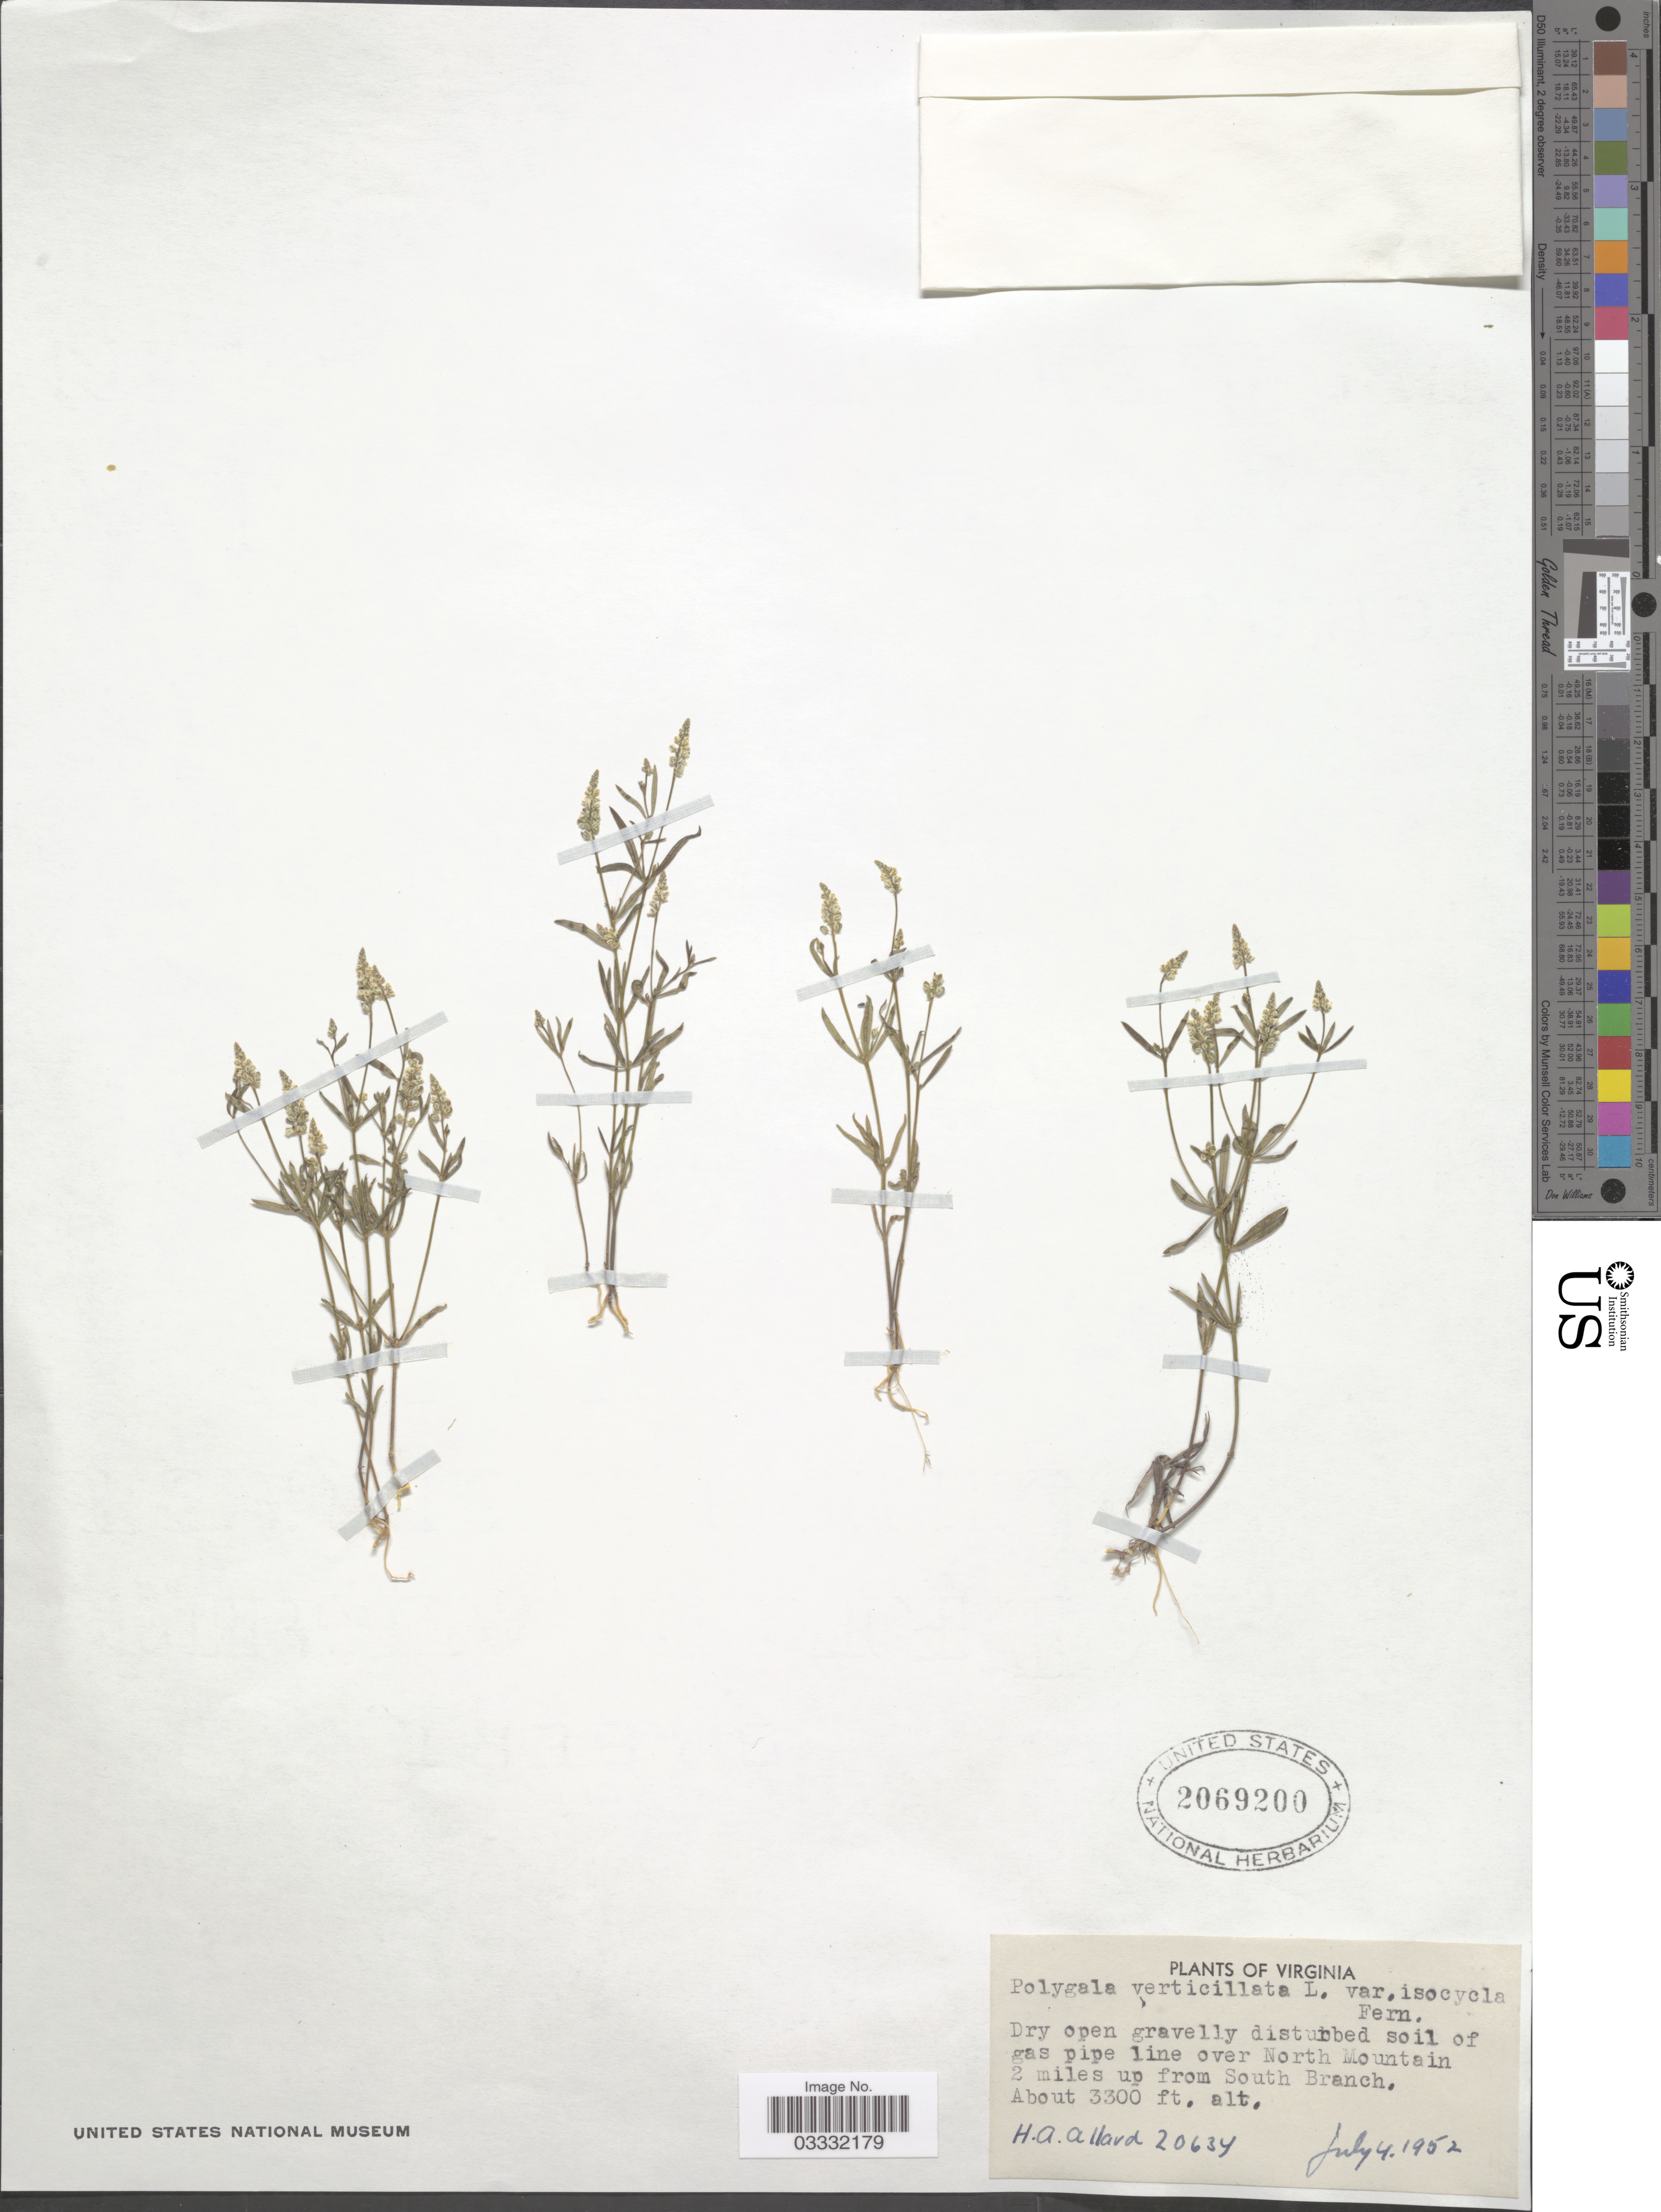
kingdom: Plantae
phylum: Tracheophyta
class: Magnoliopsida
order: Fabales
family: Polygalaceae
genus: Polygala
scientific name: Polygala verticillata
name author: L.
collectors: H. A. Allard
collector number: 20634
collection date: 1952-07-04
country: United States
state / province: Virginia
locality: Dry open gravelly disturbed soil of gas pipe line over North Mountain 2 miles up from South Branch.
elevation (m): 1006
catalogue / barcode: US 2069200